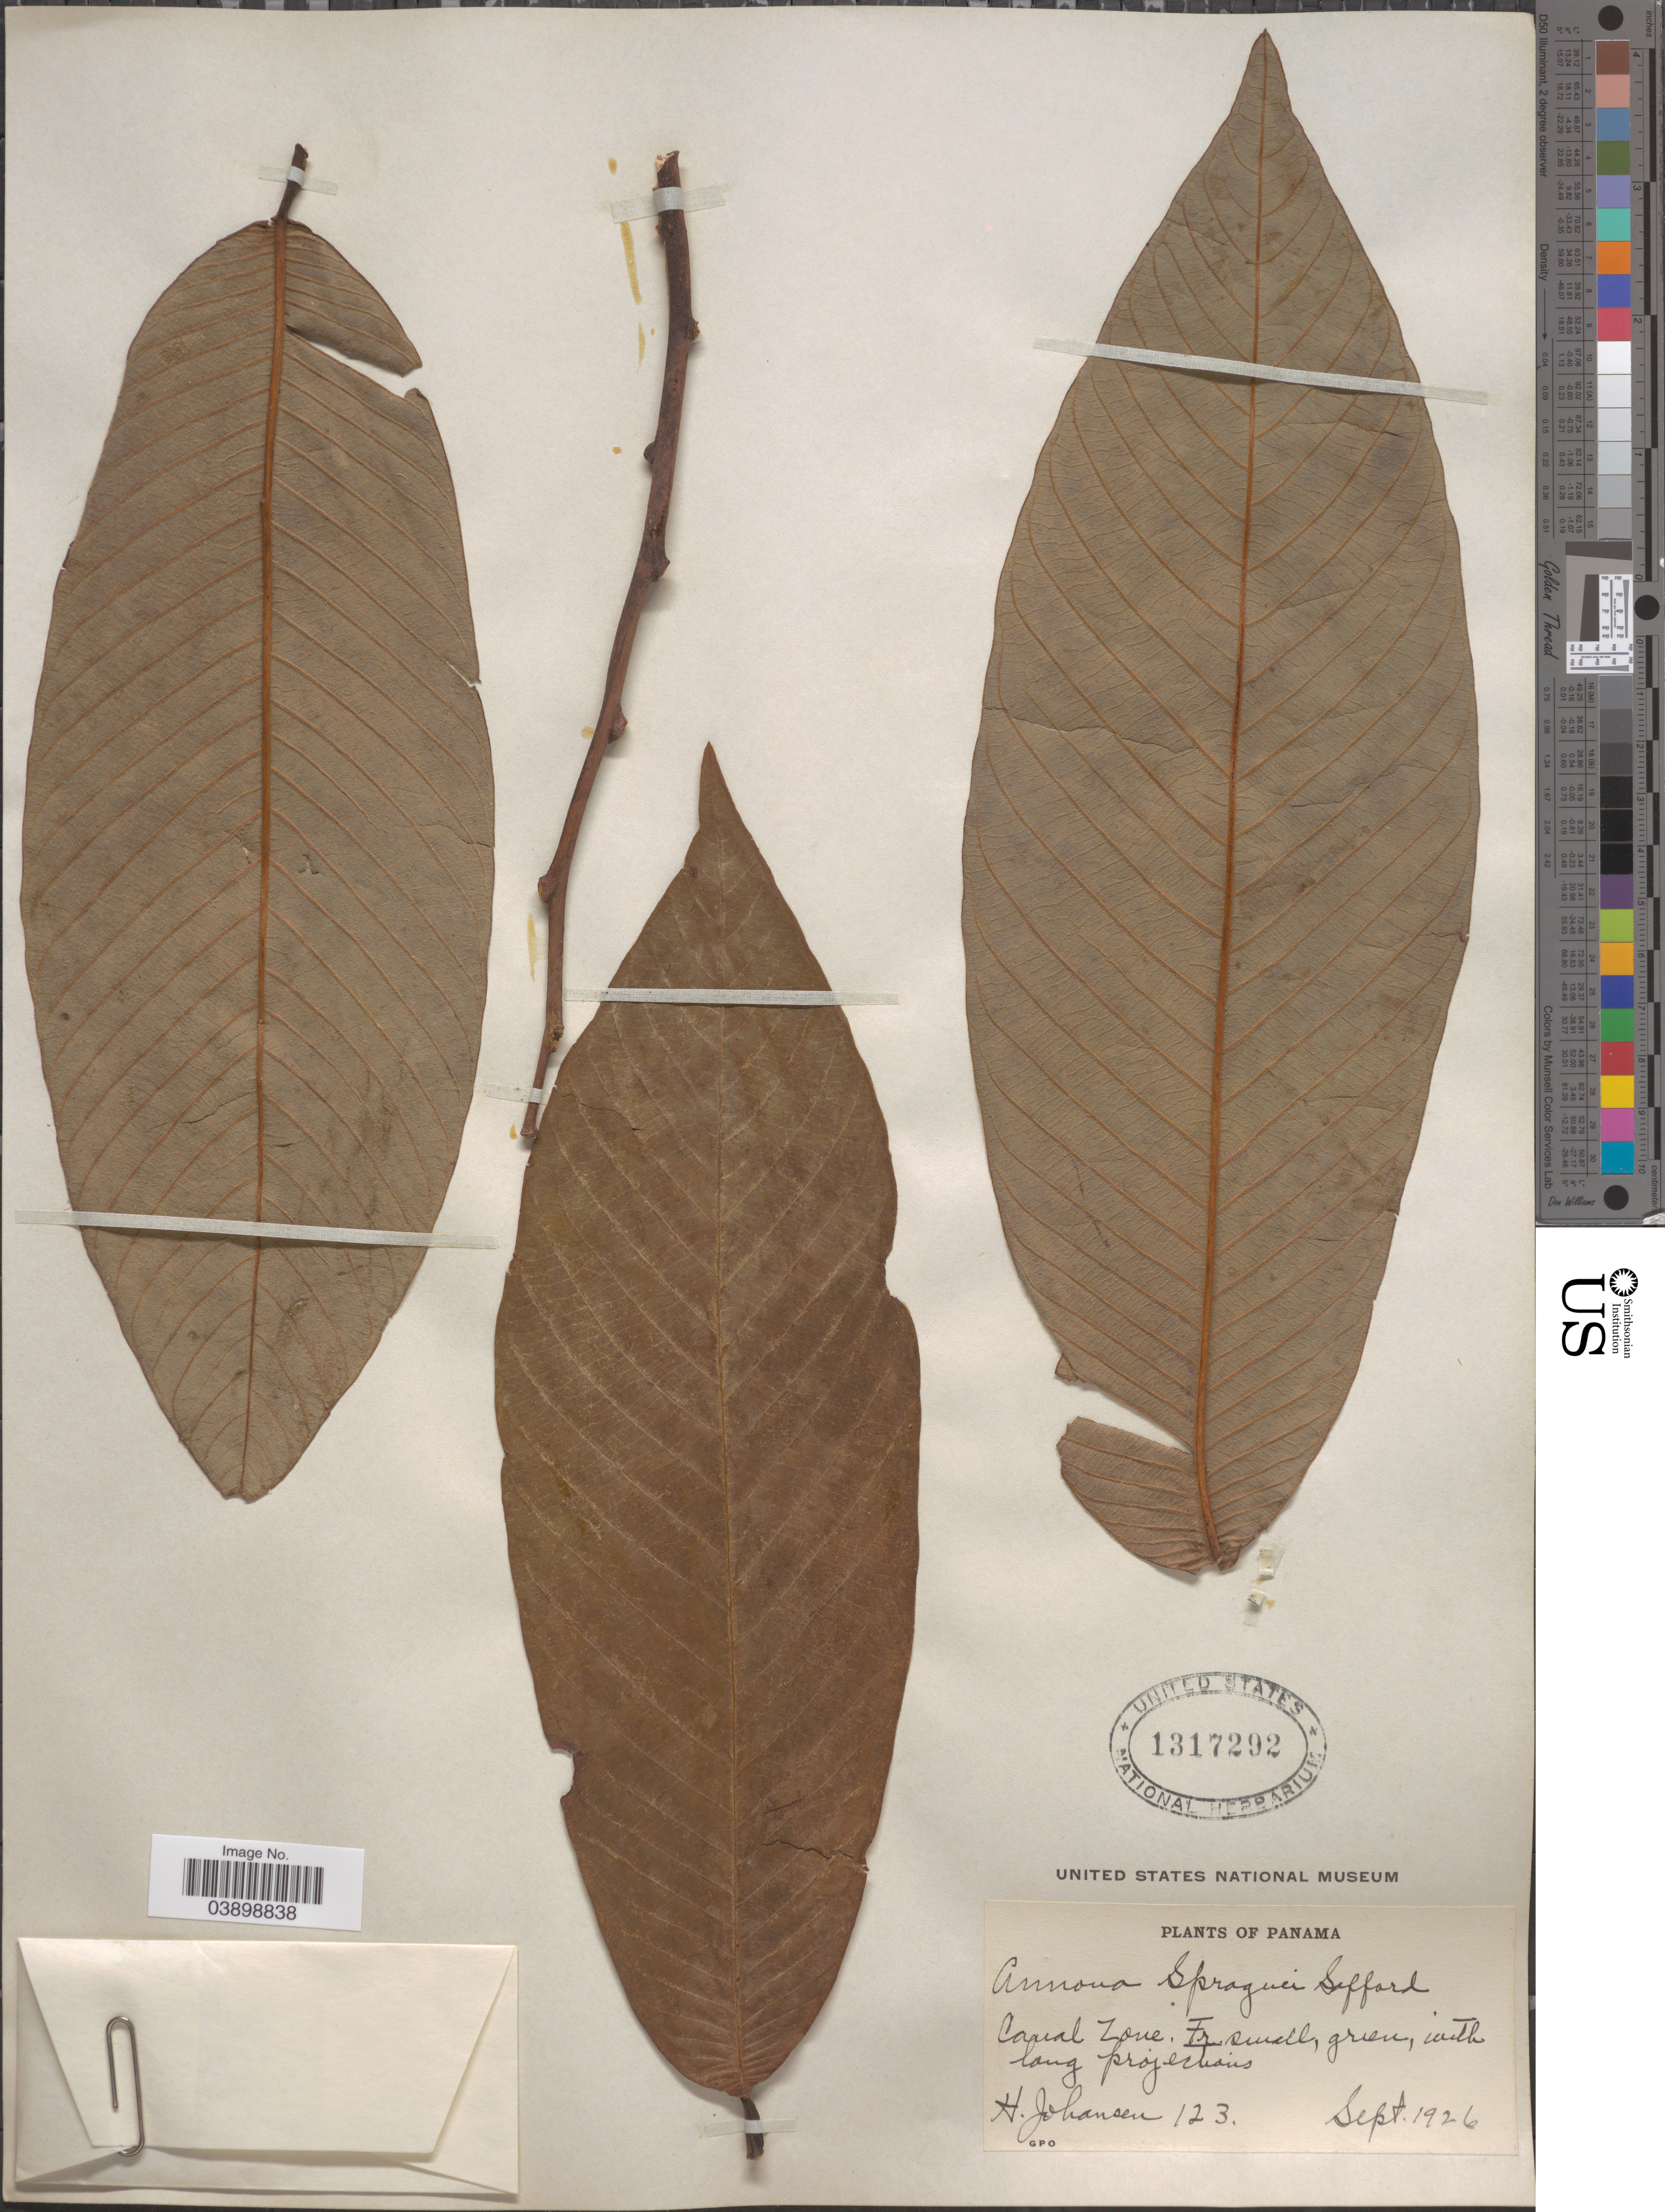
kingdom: Plantae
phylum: Tracheophyta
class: Magnoliopsida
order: Magnoliales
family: Annonaceae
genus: Annona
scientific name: Annona spraguei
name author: Saff.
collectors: H. Johansen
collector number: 123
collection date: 1926-09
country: Panama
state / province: Colón / Panamá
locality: Canal Zone.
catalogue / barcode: US 1317292